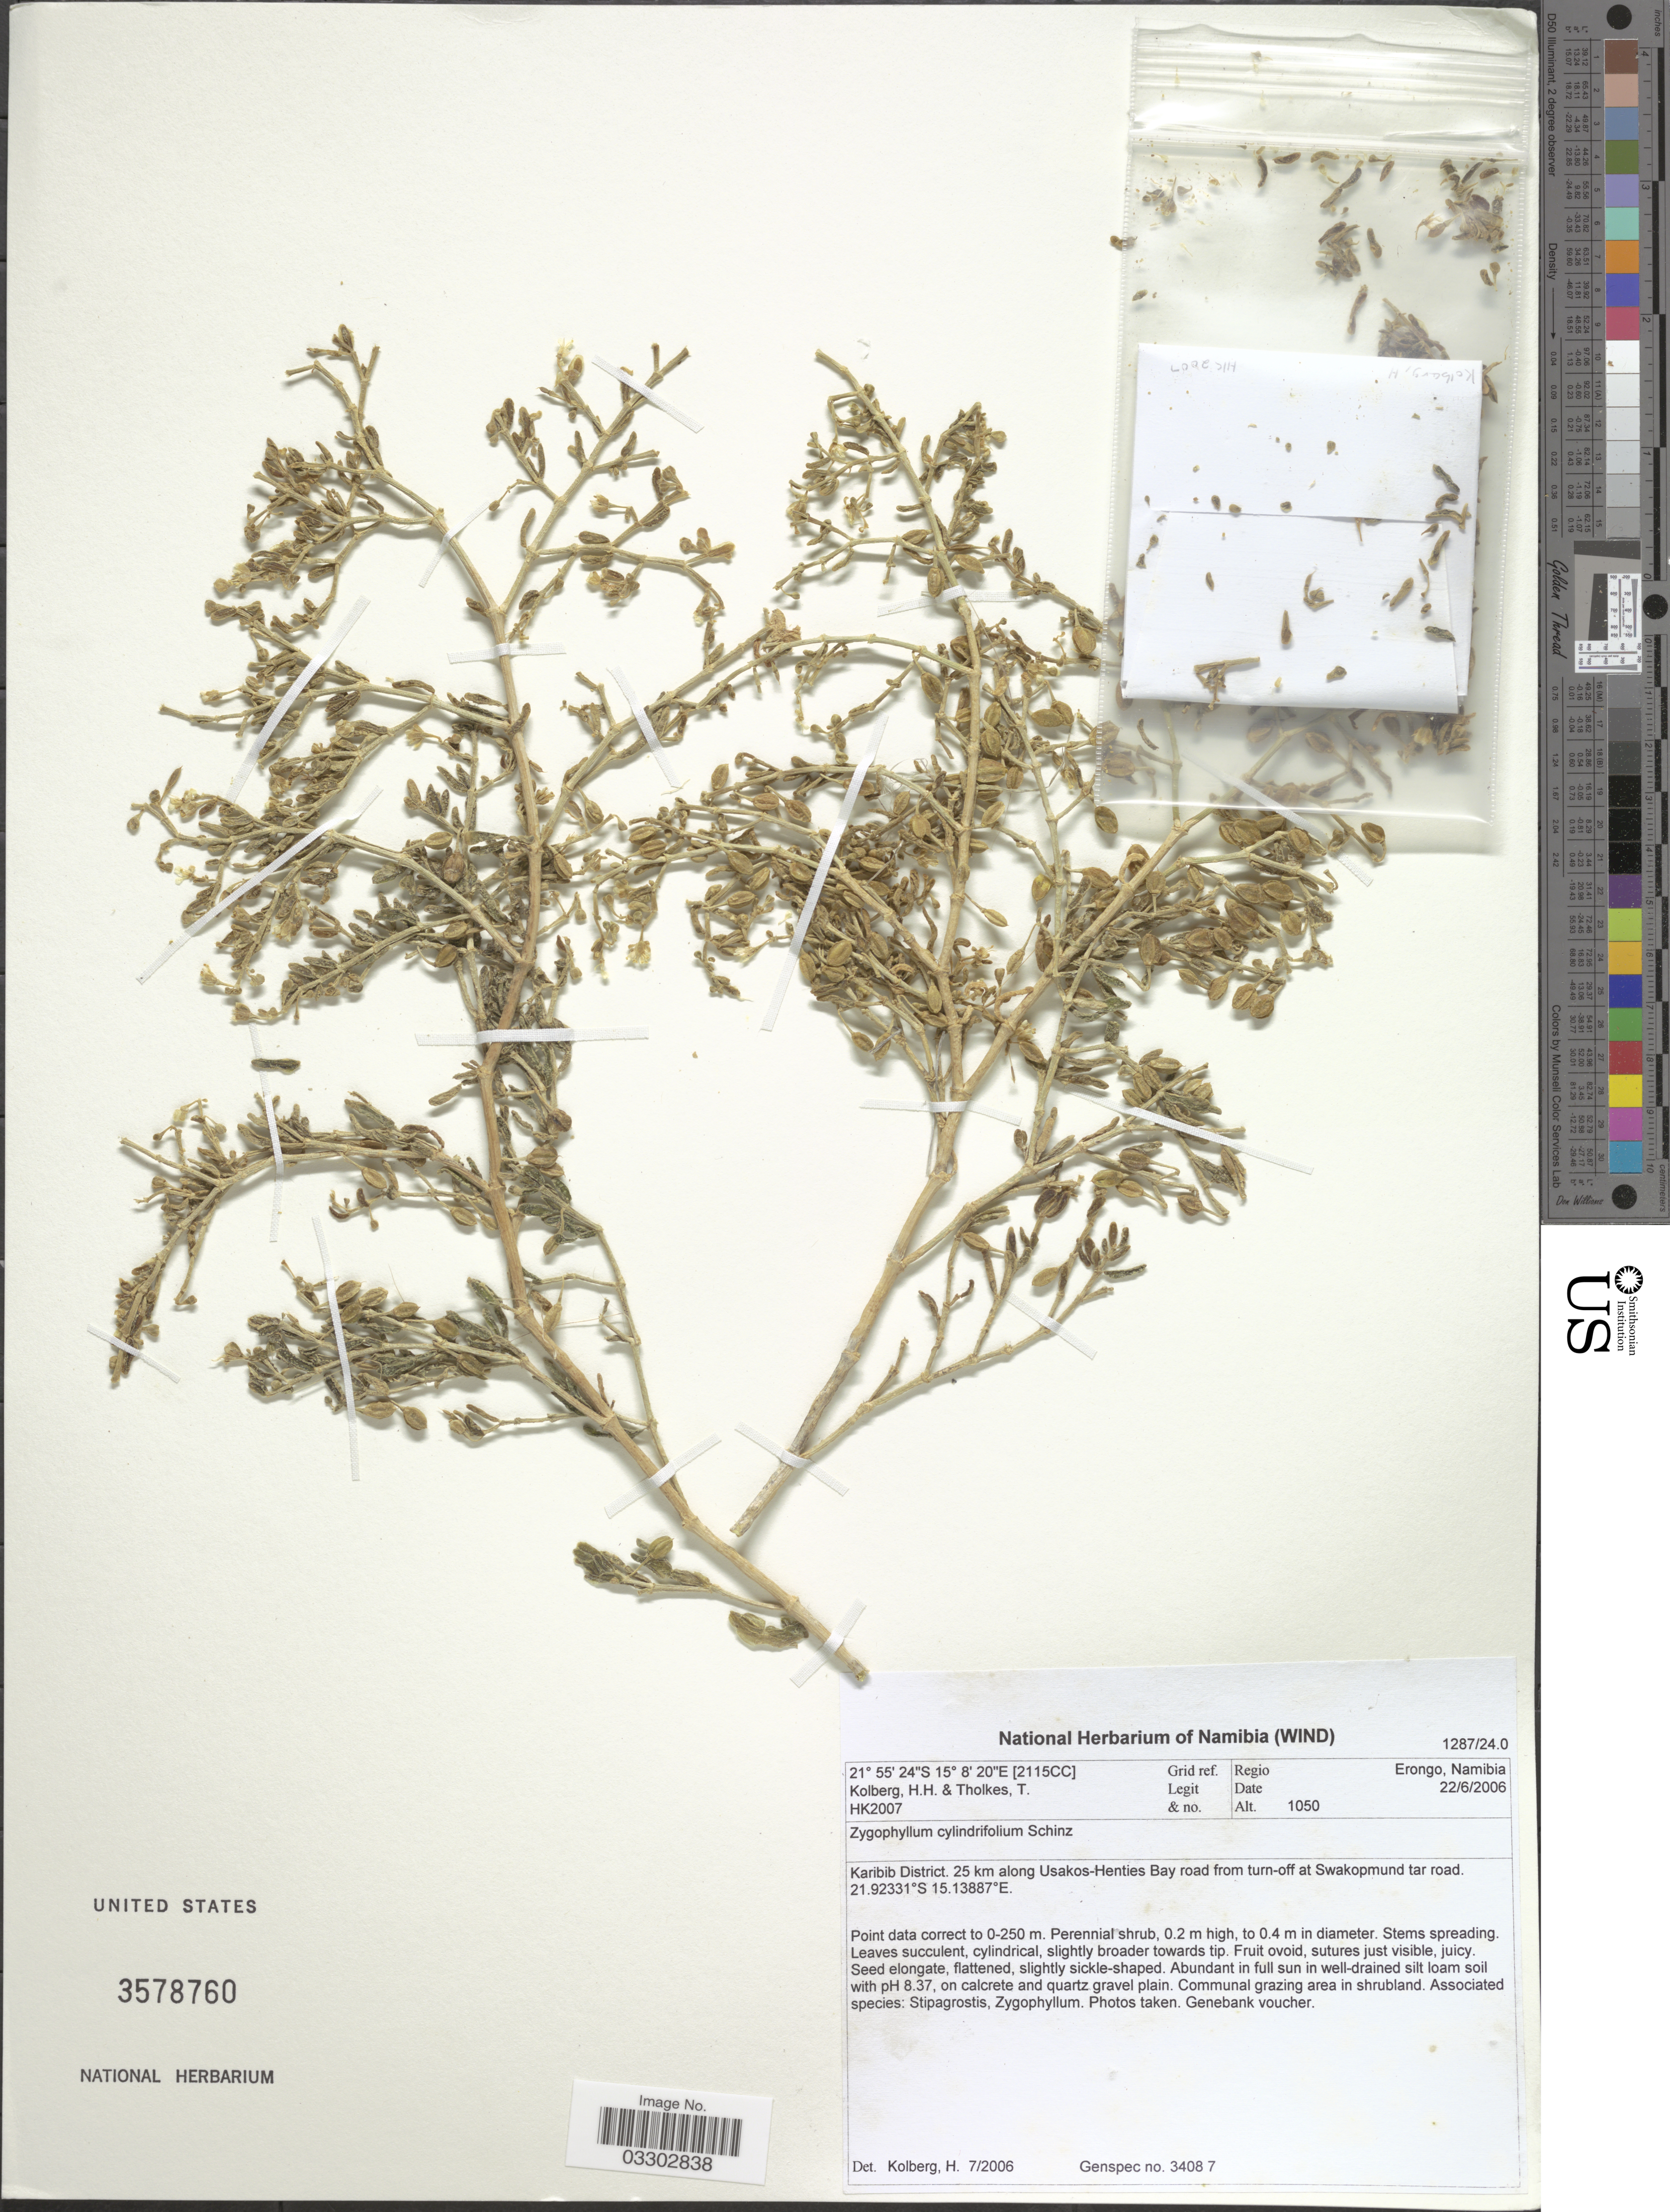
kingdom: Plantae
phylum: Tracheophyta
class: Magnoliopsida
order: Zygophyllales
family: Zygophyllaceae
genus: Zygophyllum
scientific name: Zygophyllum cylindrifolium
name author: Schinz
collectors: H. H. Kolberg & T. Tholkes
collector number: HK2007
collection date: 2006-06-22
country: Namibia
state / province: Erongo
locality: [2115CC] Grid ref. Karibib District. 25 km along Usakos-Henties Bay road from turn-off at Swakopmund tar road.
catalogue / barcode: US 3578760